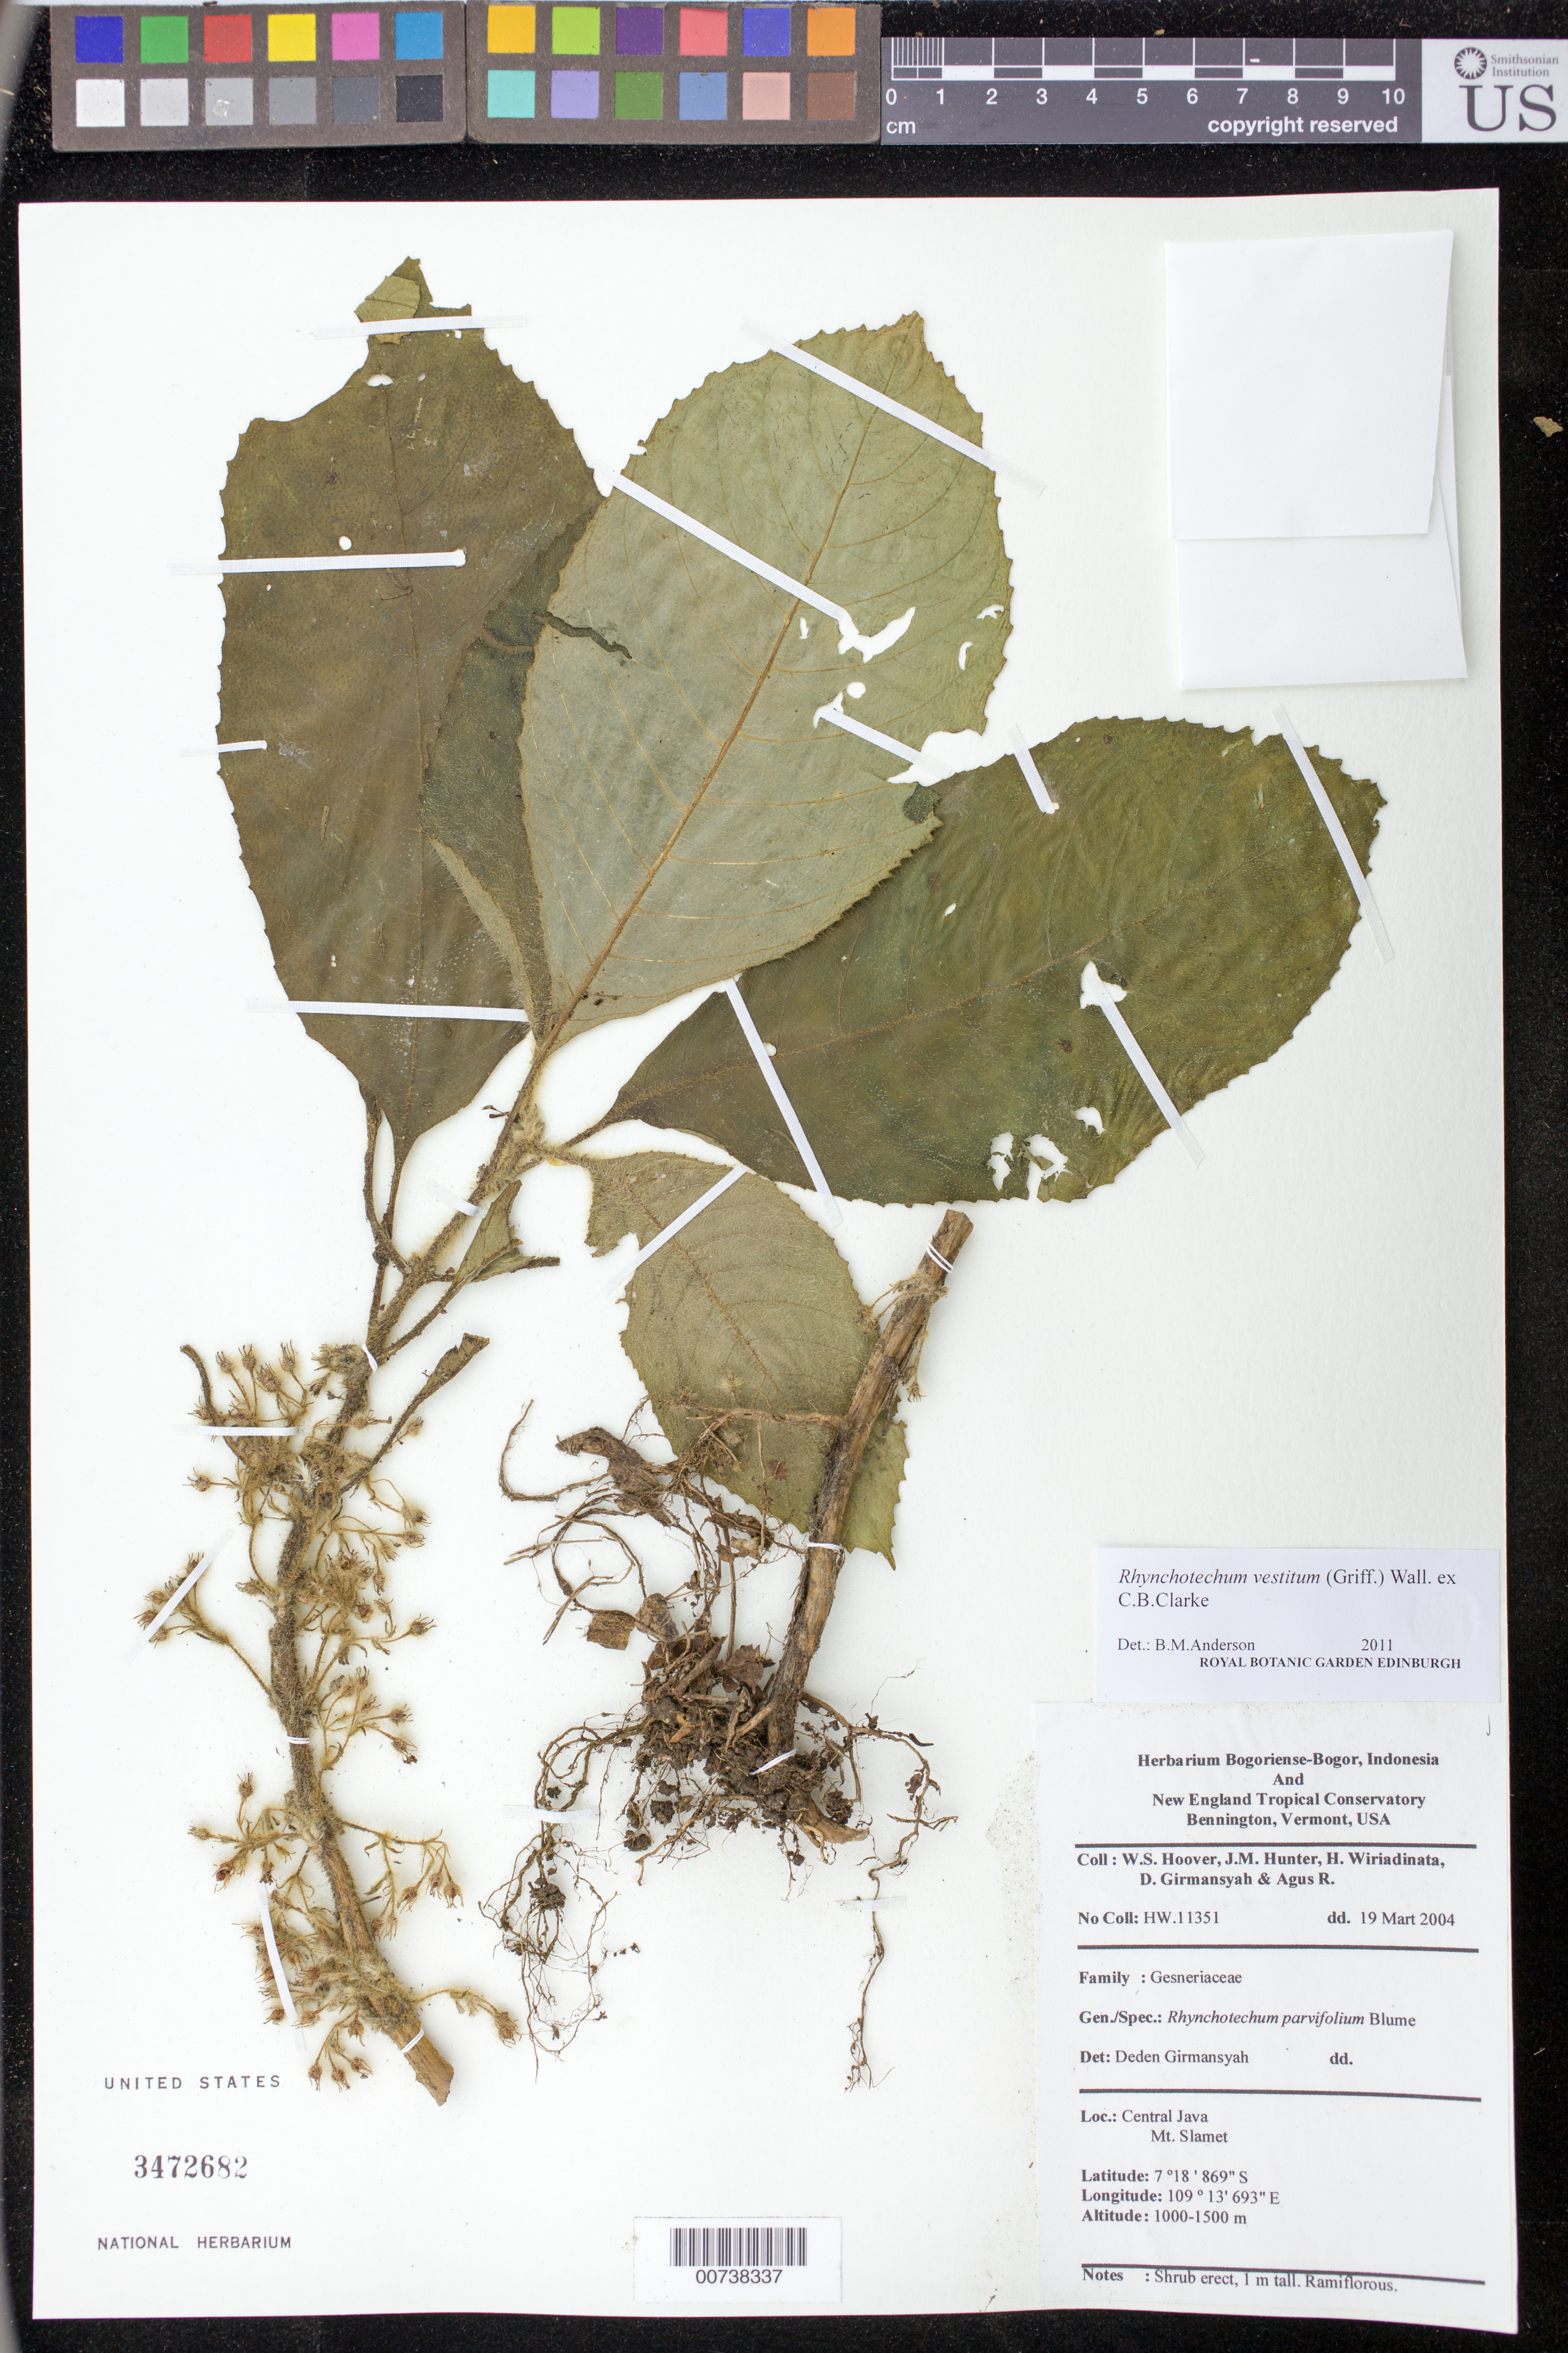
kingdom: Plantae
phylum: Tracheophyta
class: Magnoliopsida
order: Lamiales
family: Gesneriaceae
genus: Rhynchotechum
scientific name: Rhynchotechum vestitum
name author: Wall. ex C.B. Clarke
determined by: Girmansyah, D.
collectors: W. S. Hoover, J. Hunter, H. Wiriadinata, D. Girmansyah & R. Agus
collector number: HW 11351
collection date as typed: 19 Mar 2004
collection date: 2004-03-19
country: Indonesia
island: Java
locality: Central Java, Mt. Slamet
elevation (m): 1000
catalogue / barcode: US 3472682